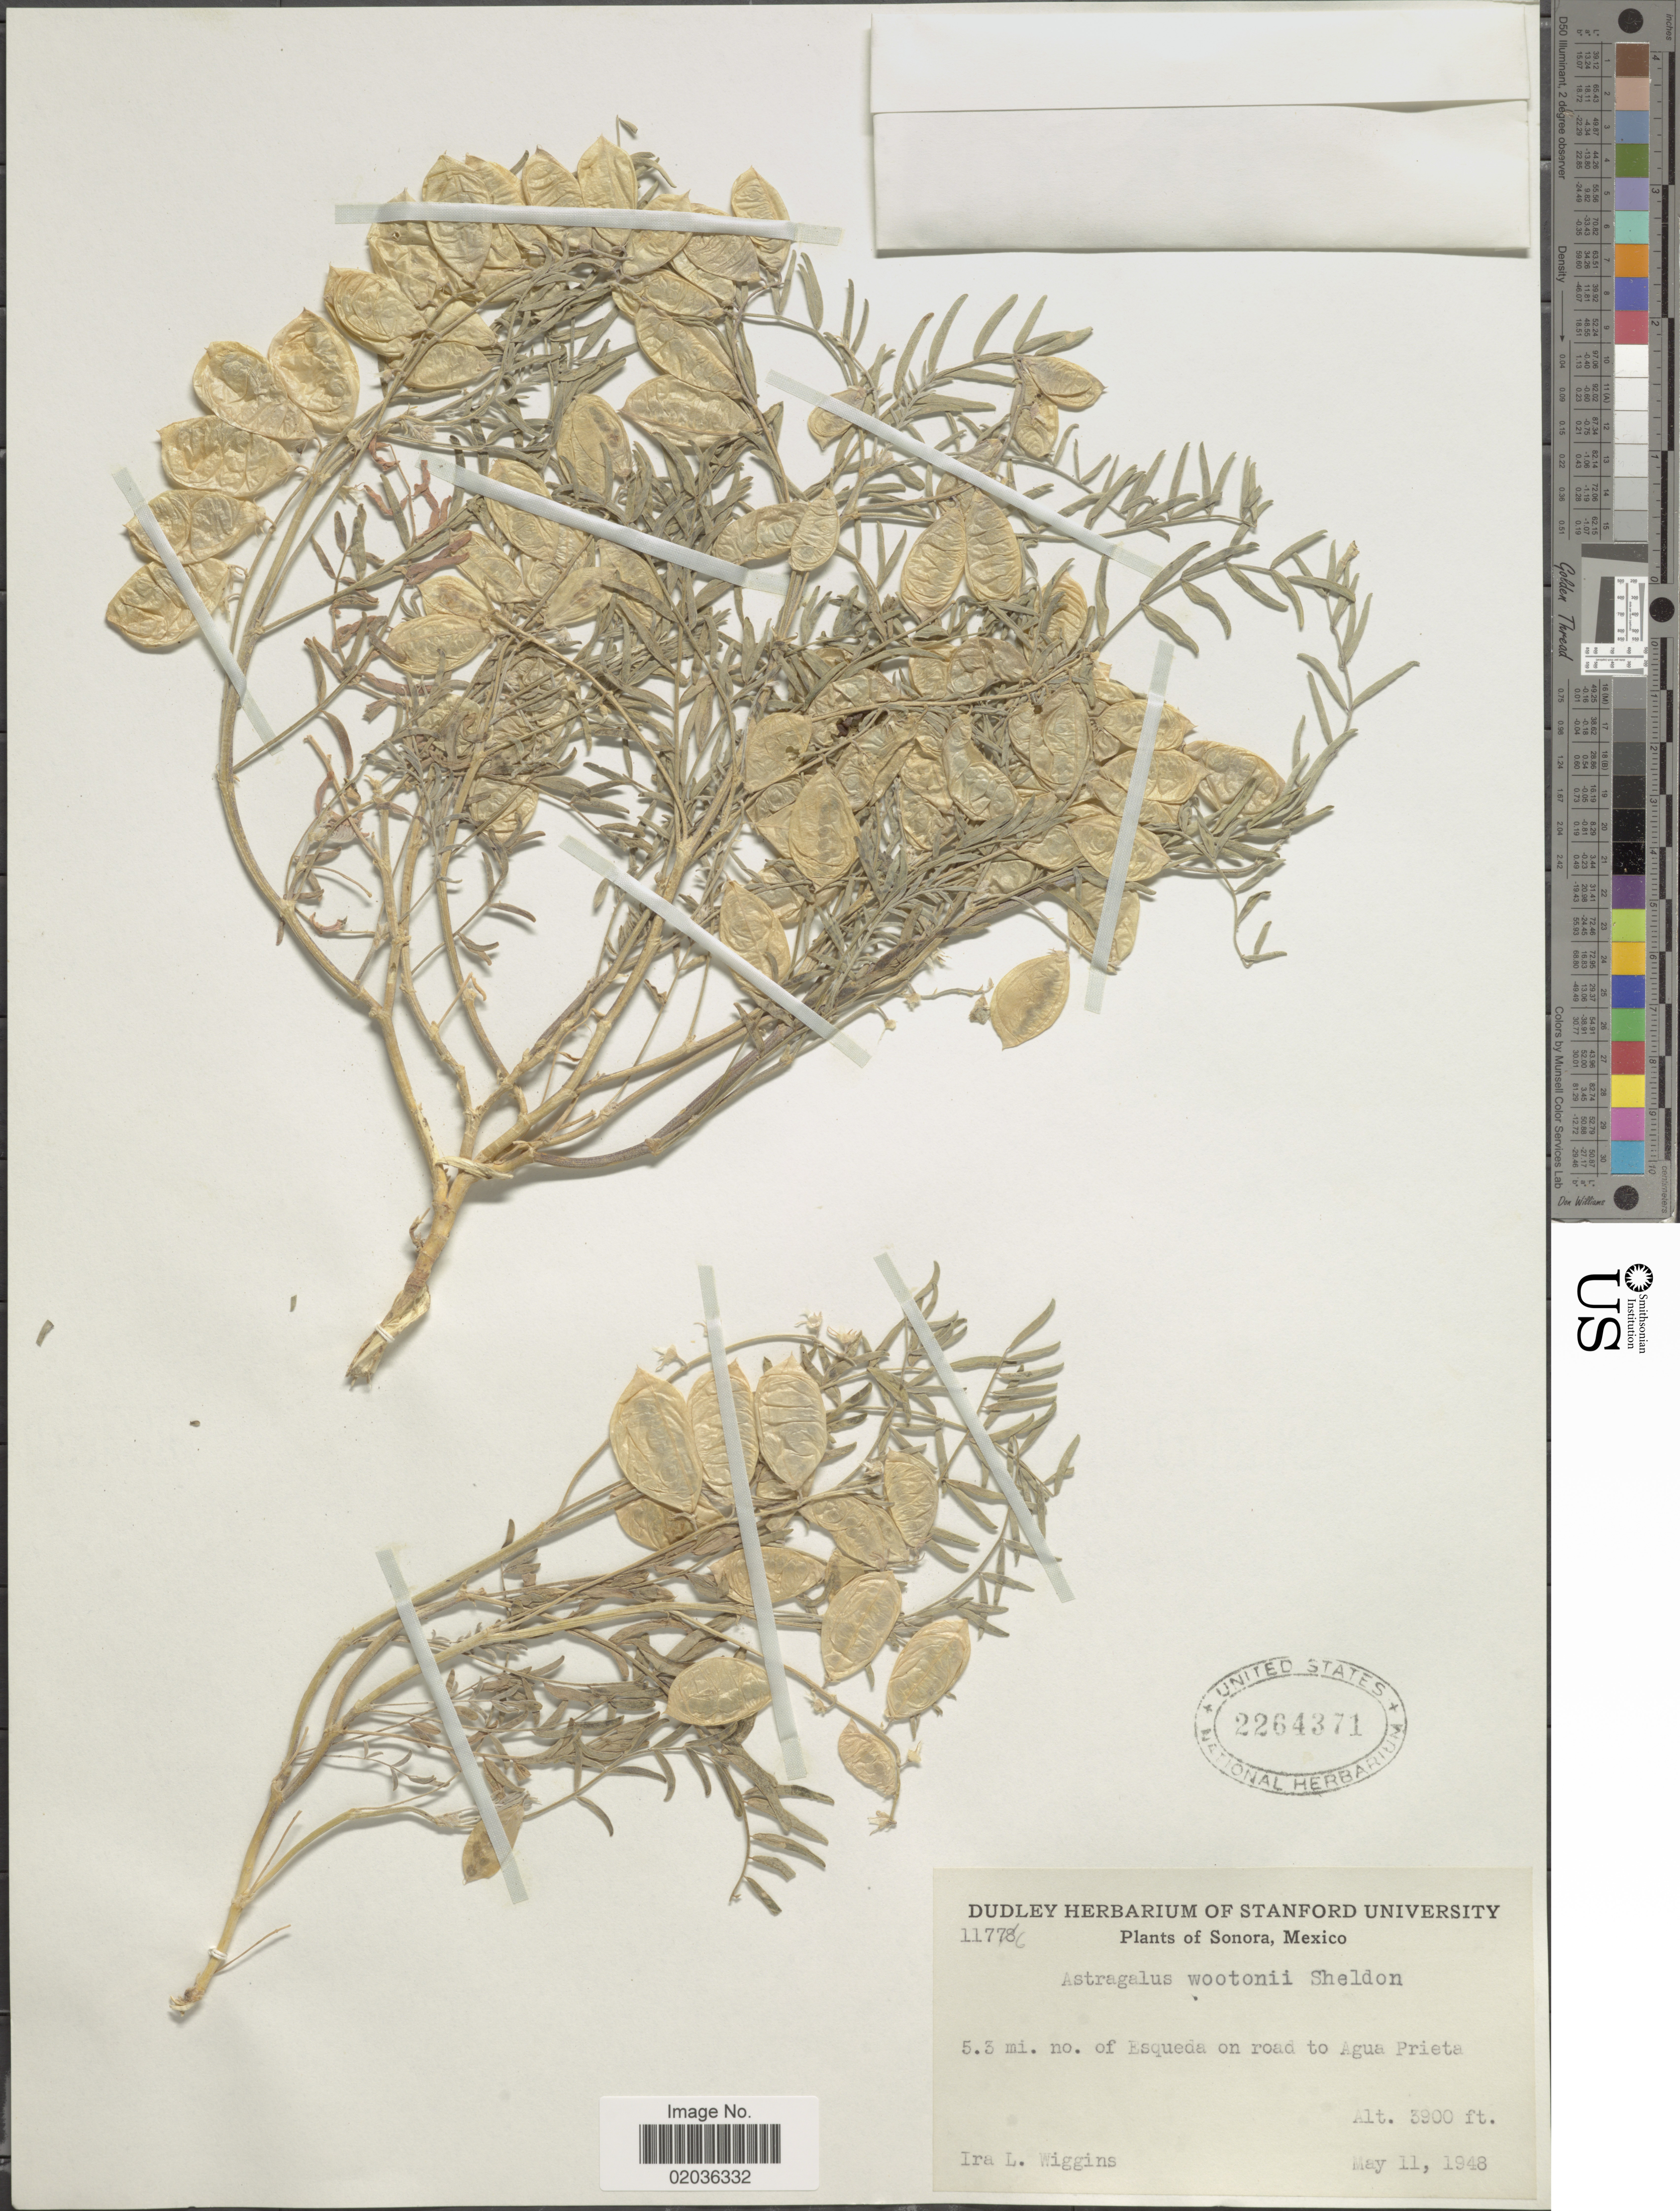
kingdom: Plantae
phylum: Tracheophyta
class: Magnoliopsida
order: Fabales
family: Fabaceae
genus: Astragalus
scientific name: Astragalus wootonii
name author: E. Sheld.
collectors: I. L. Wiggins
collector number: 11776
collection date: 1948-05-11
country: Mexico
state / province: Sonora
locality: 5.3 mi. no. of Esqueda on road to Agua Prieta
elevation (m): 1189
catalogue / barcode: US 2264371